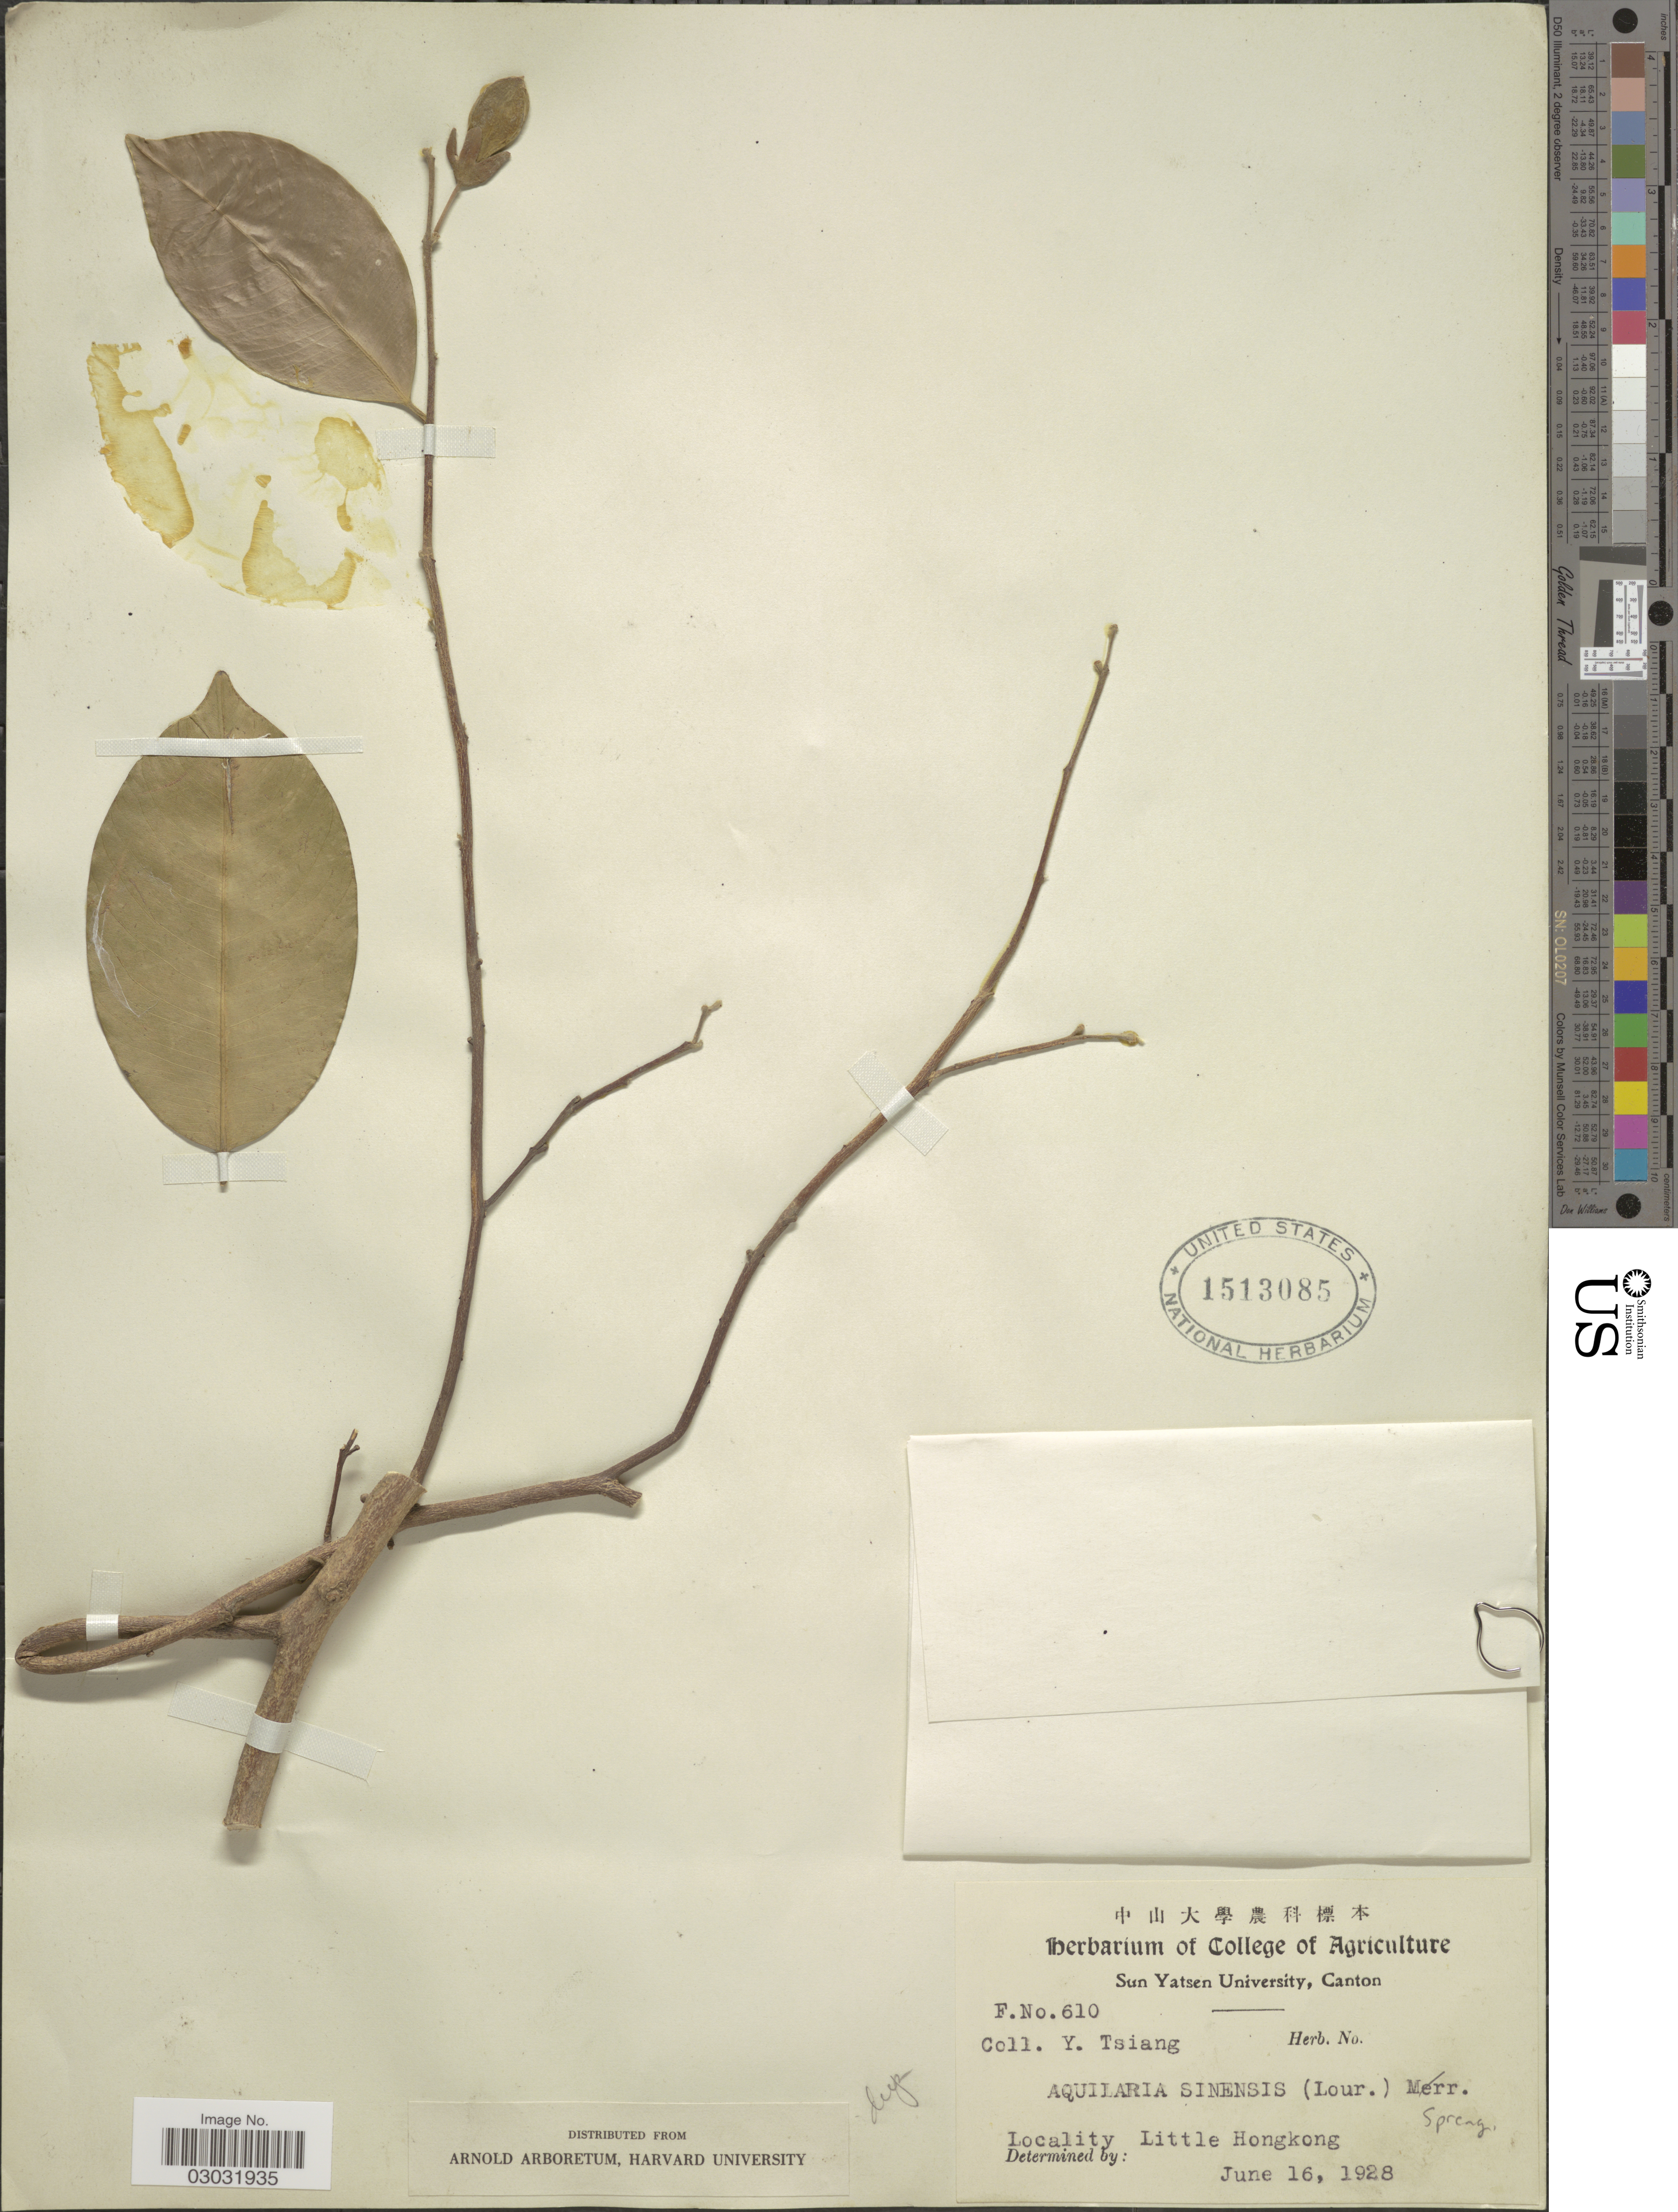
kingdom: Plantae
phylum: Tracheophyta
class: Magnoliopsida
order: Malvales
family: Thymelaeaceae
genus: Aquilaria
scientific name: Aquilaria sinensis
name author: (Lour.) Spreng.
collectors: Y. Tsiang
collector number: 610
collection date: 1928-06-16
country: China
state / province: Hong Kong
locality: Little Hong Kong.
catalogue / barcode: US 1513085